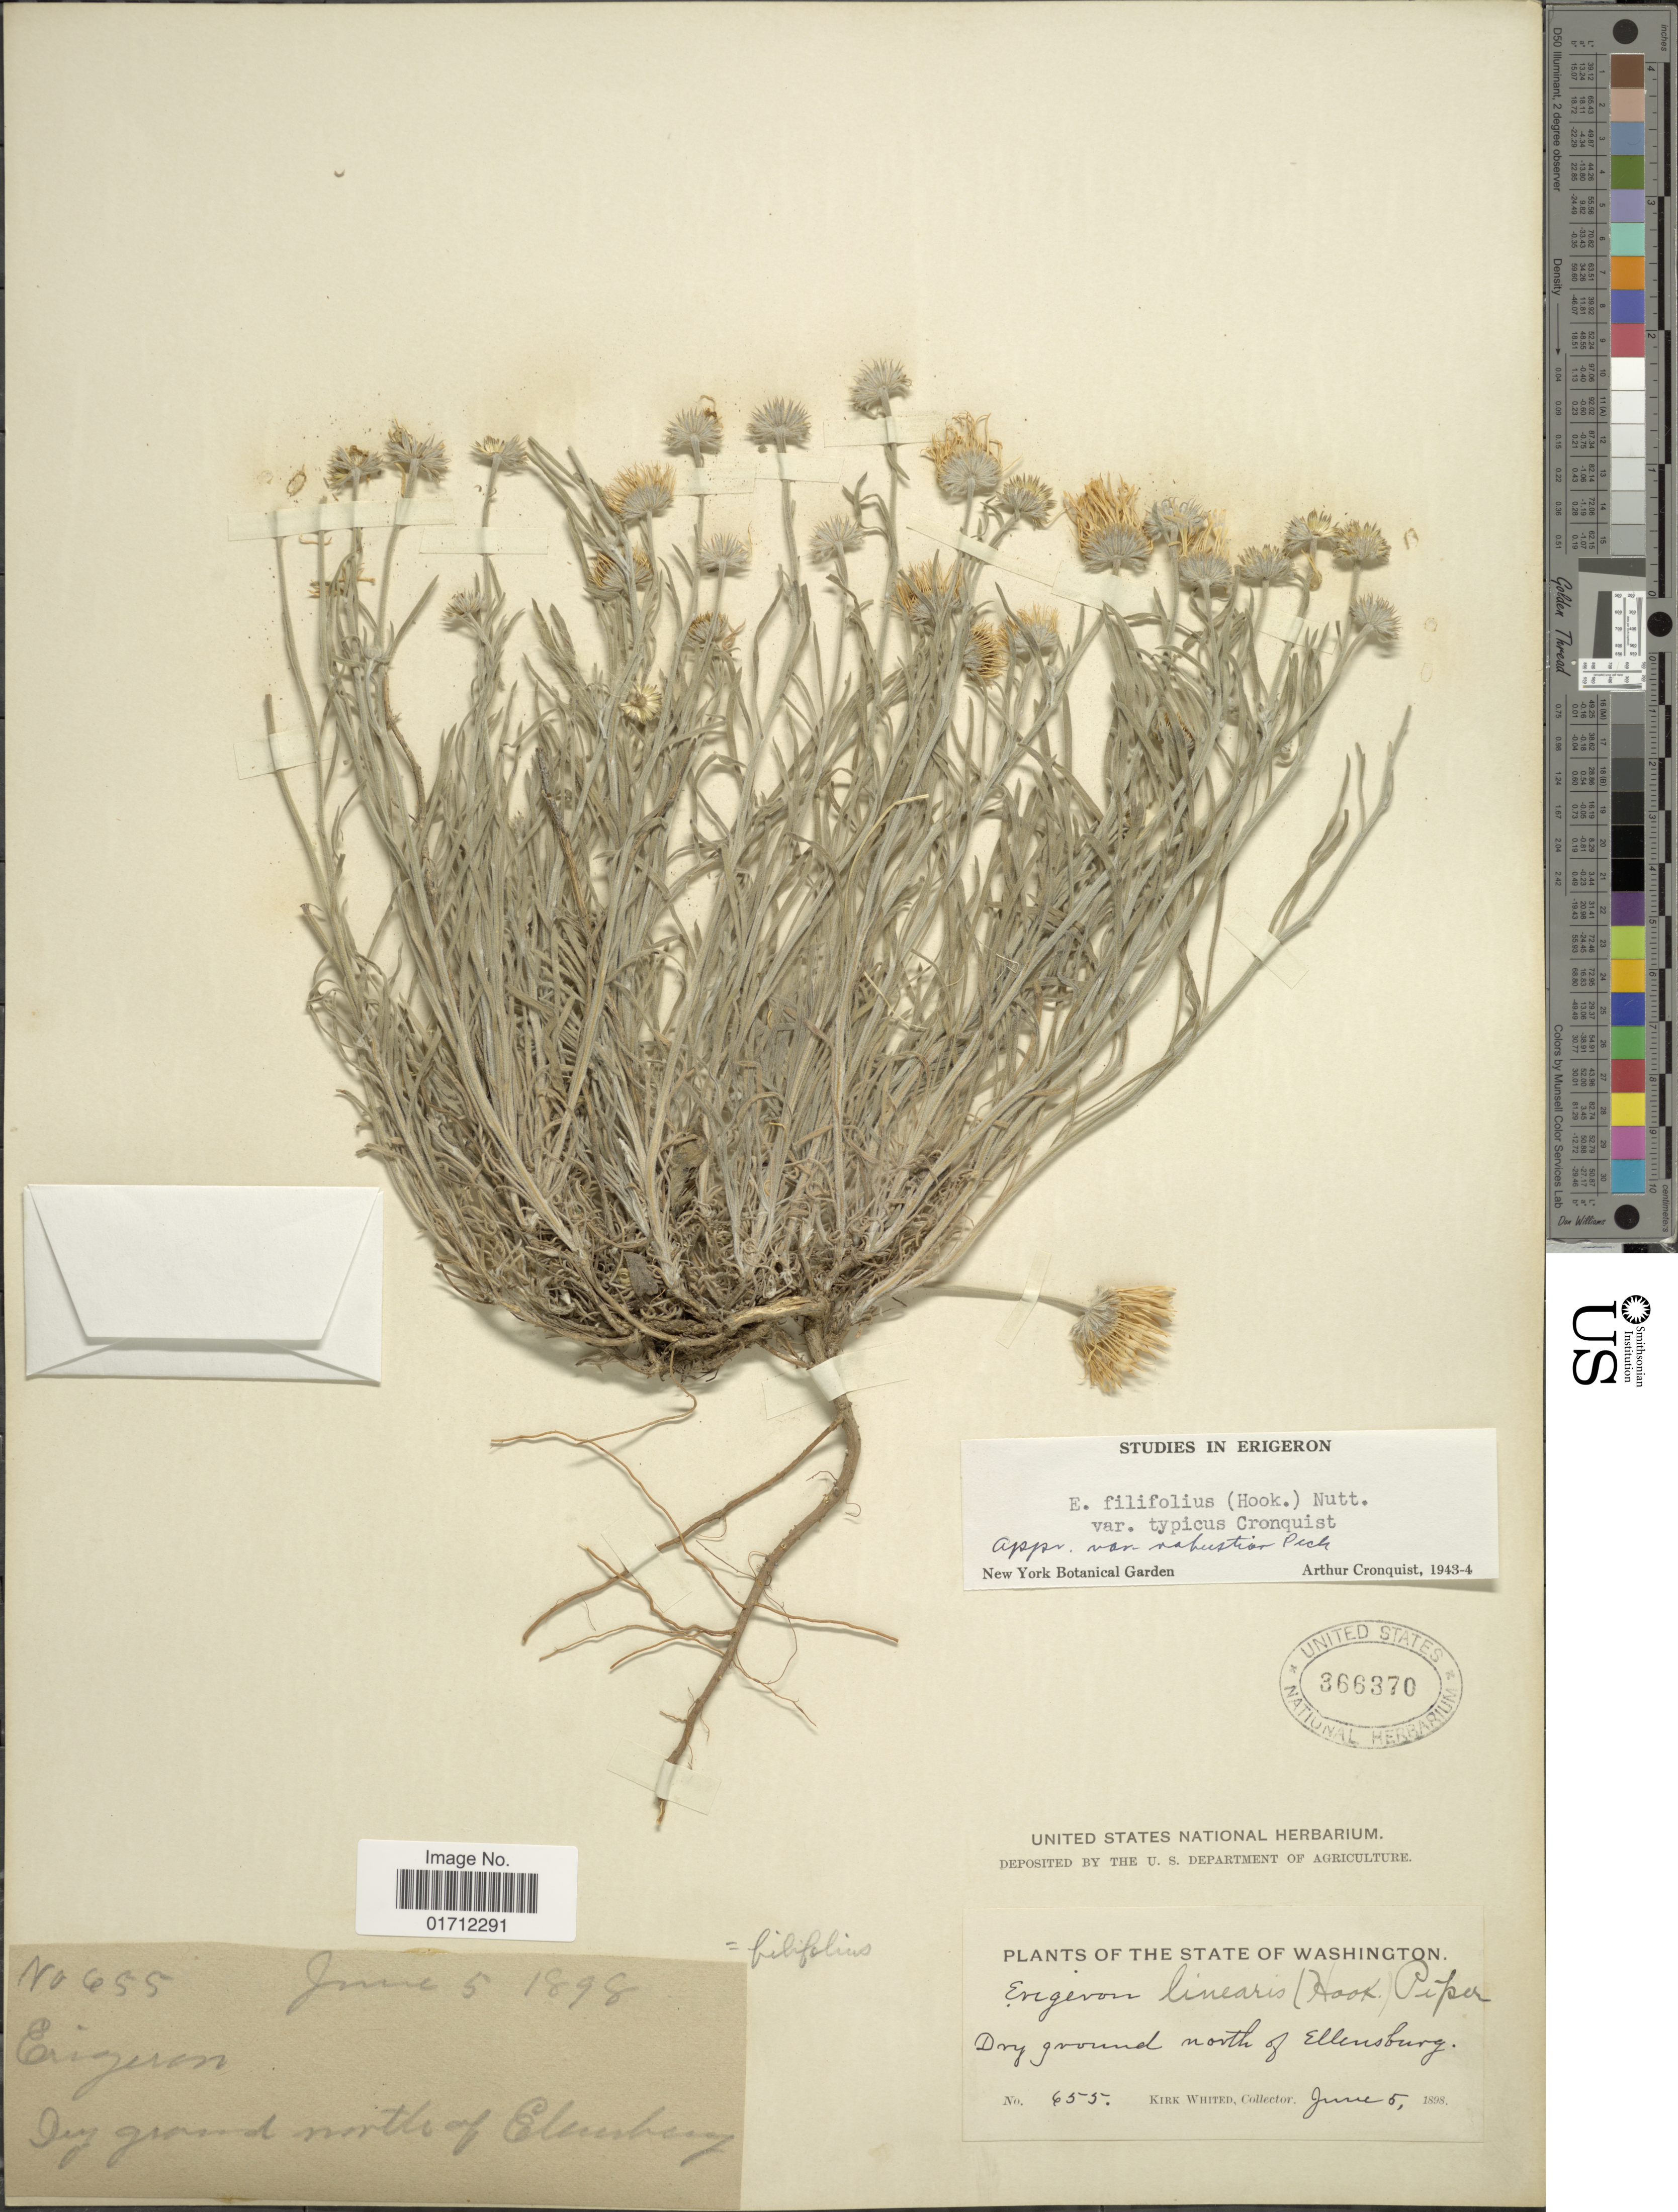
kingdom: Plantae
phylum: Tracheophyta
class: Magnoliopsida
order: Asterales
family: Asteraceae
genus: Erigeron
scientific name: Erigeron filifolius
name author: (Hook.) Nutt.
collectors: K. Whited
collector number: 655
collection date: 1898-06-05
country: United States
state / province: Washington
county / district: Kittitas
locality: North of Ellensburg.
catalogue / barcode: US 366370